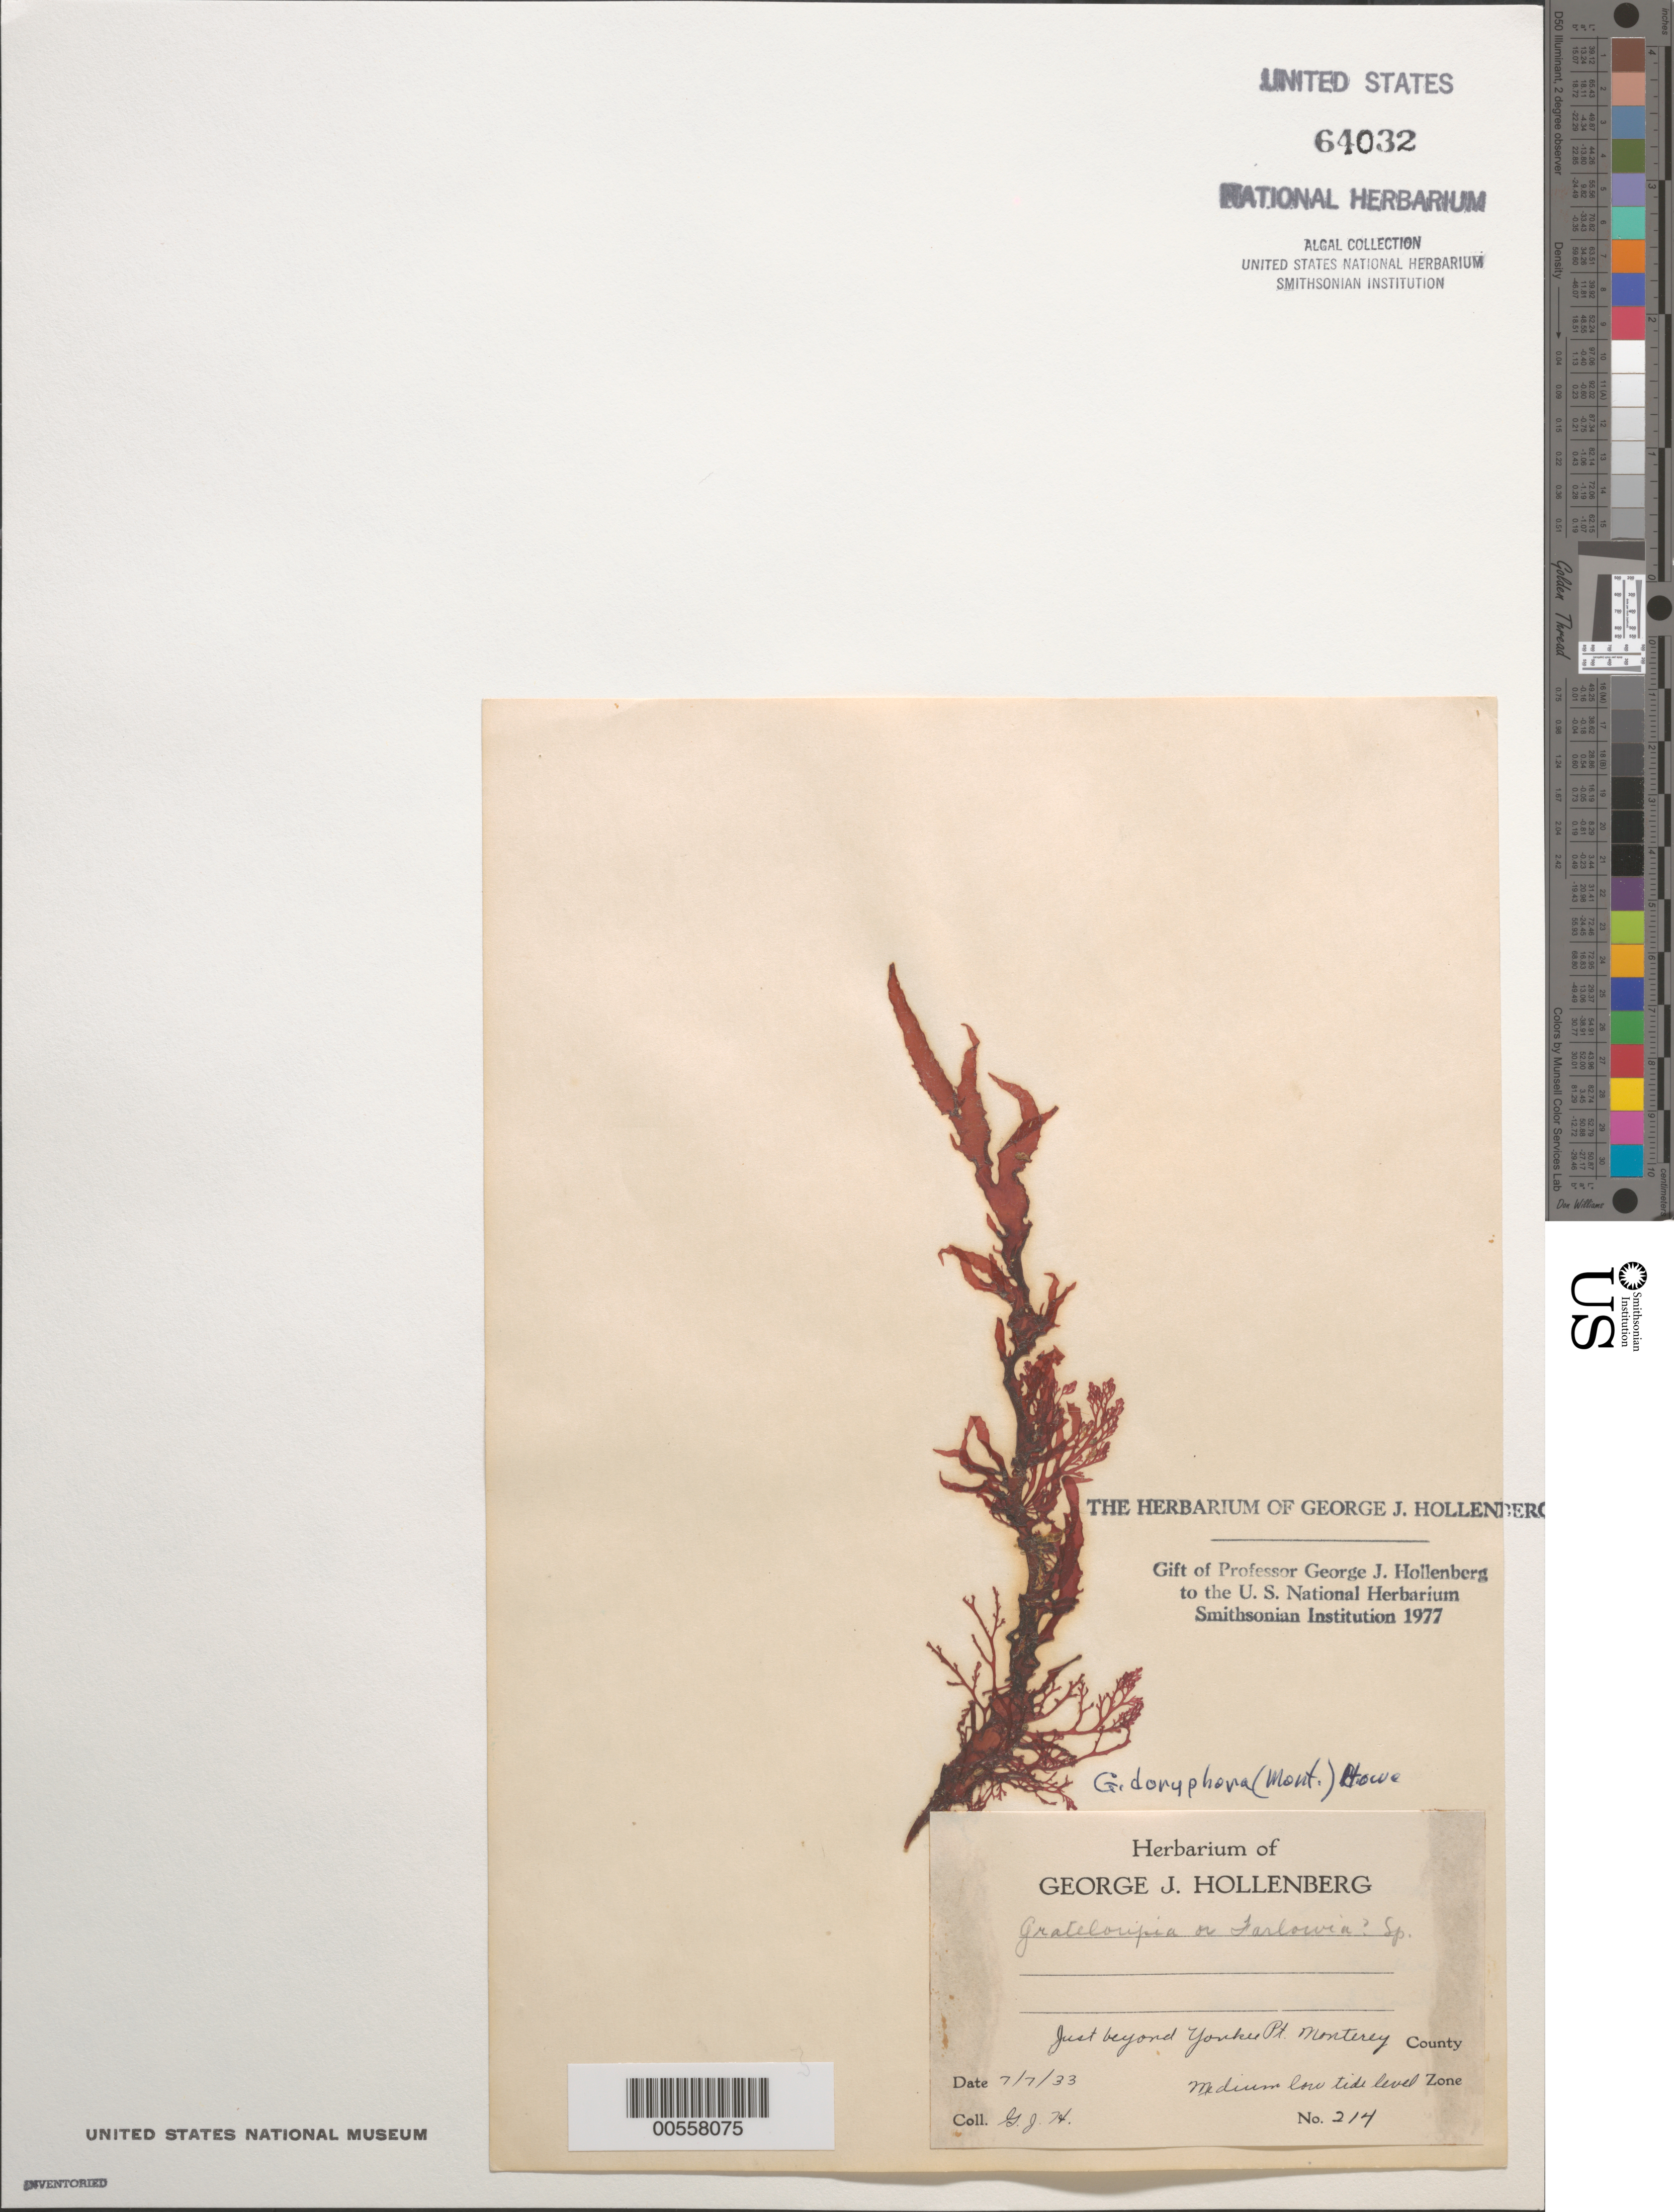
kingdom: Plantae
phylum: Rhodophyta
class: Florideophyceae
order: Halymeniales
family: Halymeniaceae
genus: Grateloupia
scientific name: Grateloupia doryphora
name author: (Mont.) Howe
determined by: Hollenberg, George J.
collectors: G. Hollenberg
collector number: GJH 214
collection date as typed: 07 Jul 1933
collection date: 1933-07-07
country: United States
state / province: California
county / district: Monterey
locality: Just beyond Yankee Point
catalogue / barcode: US 64032